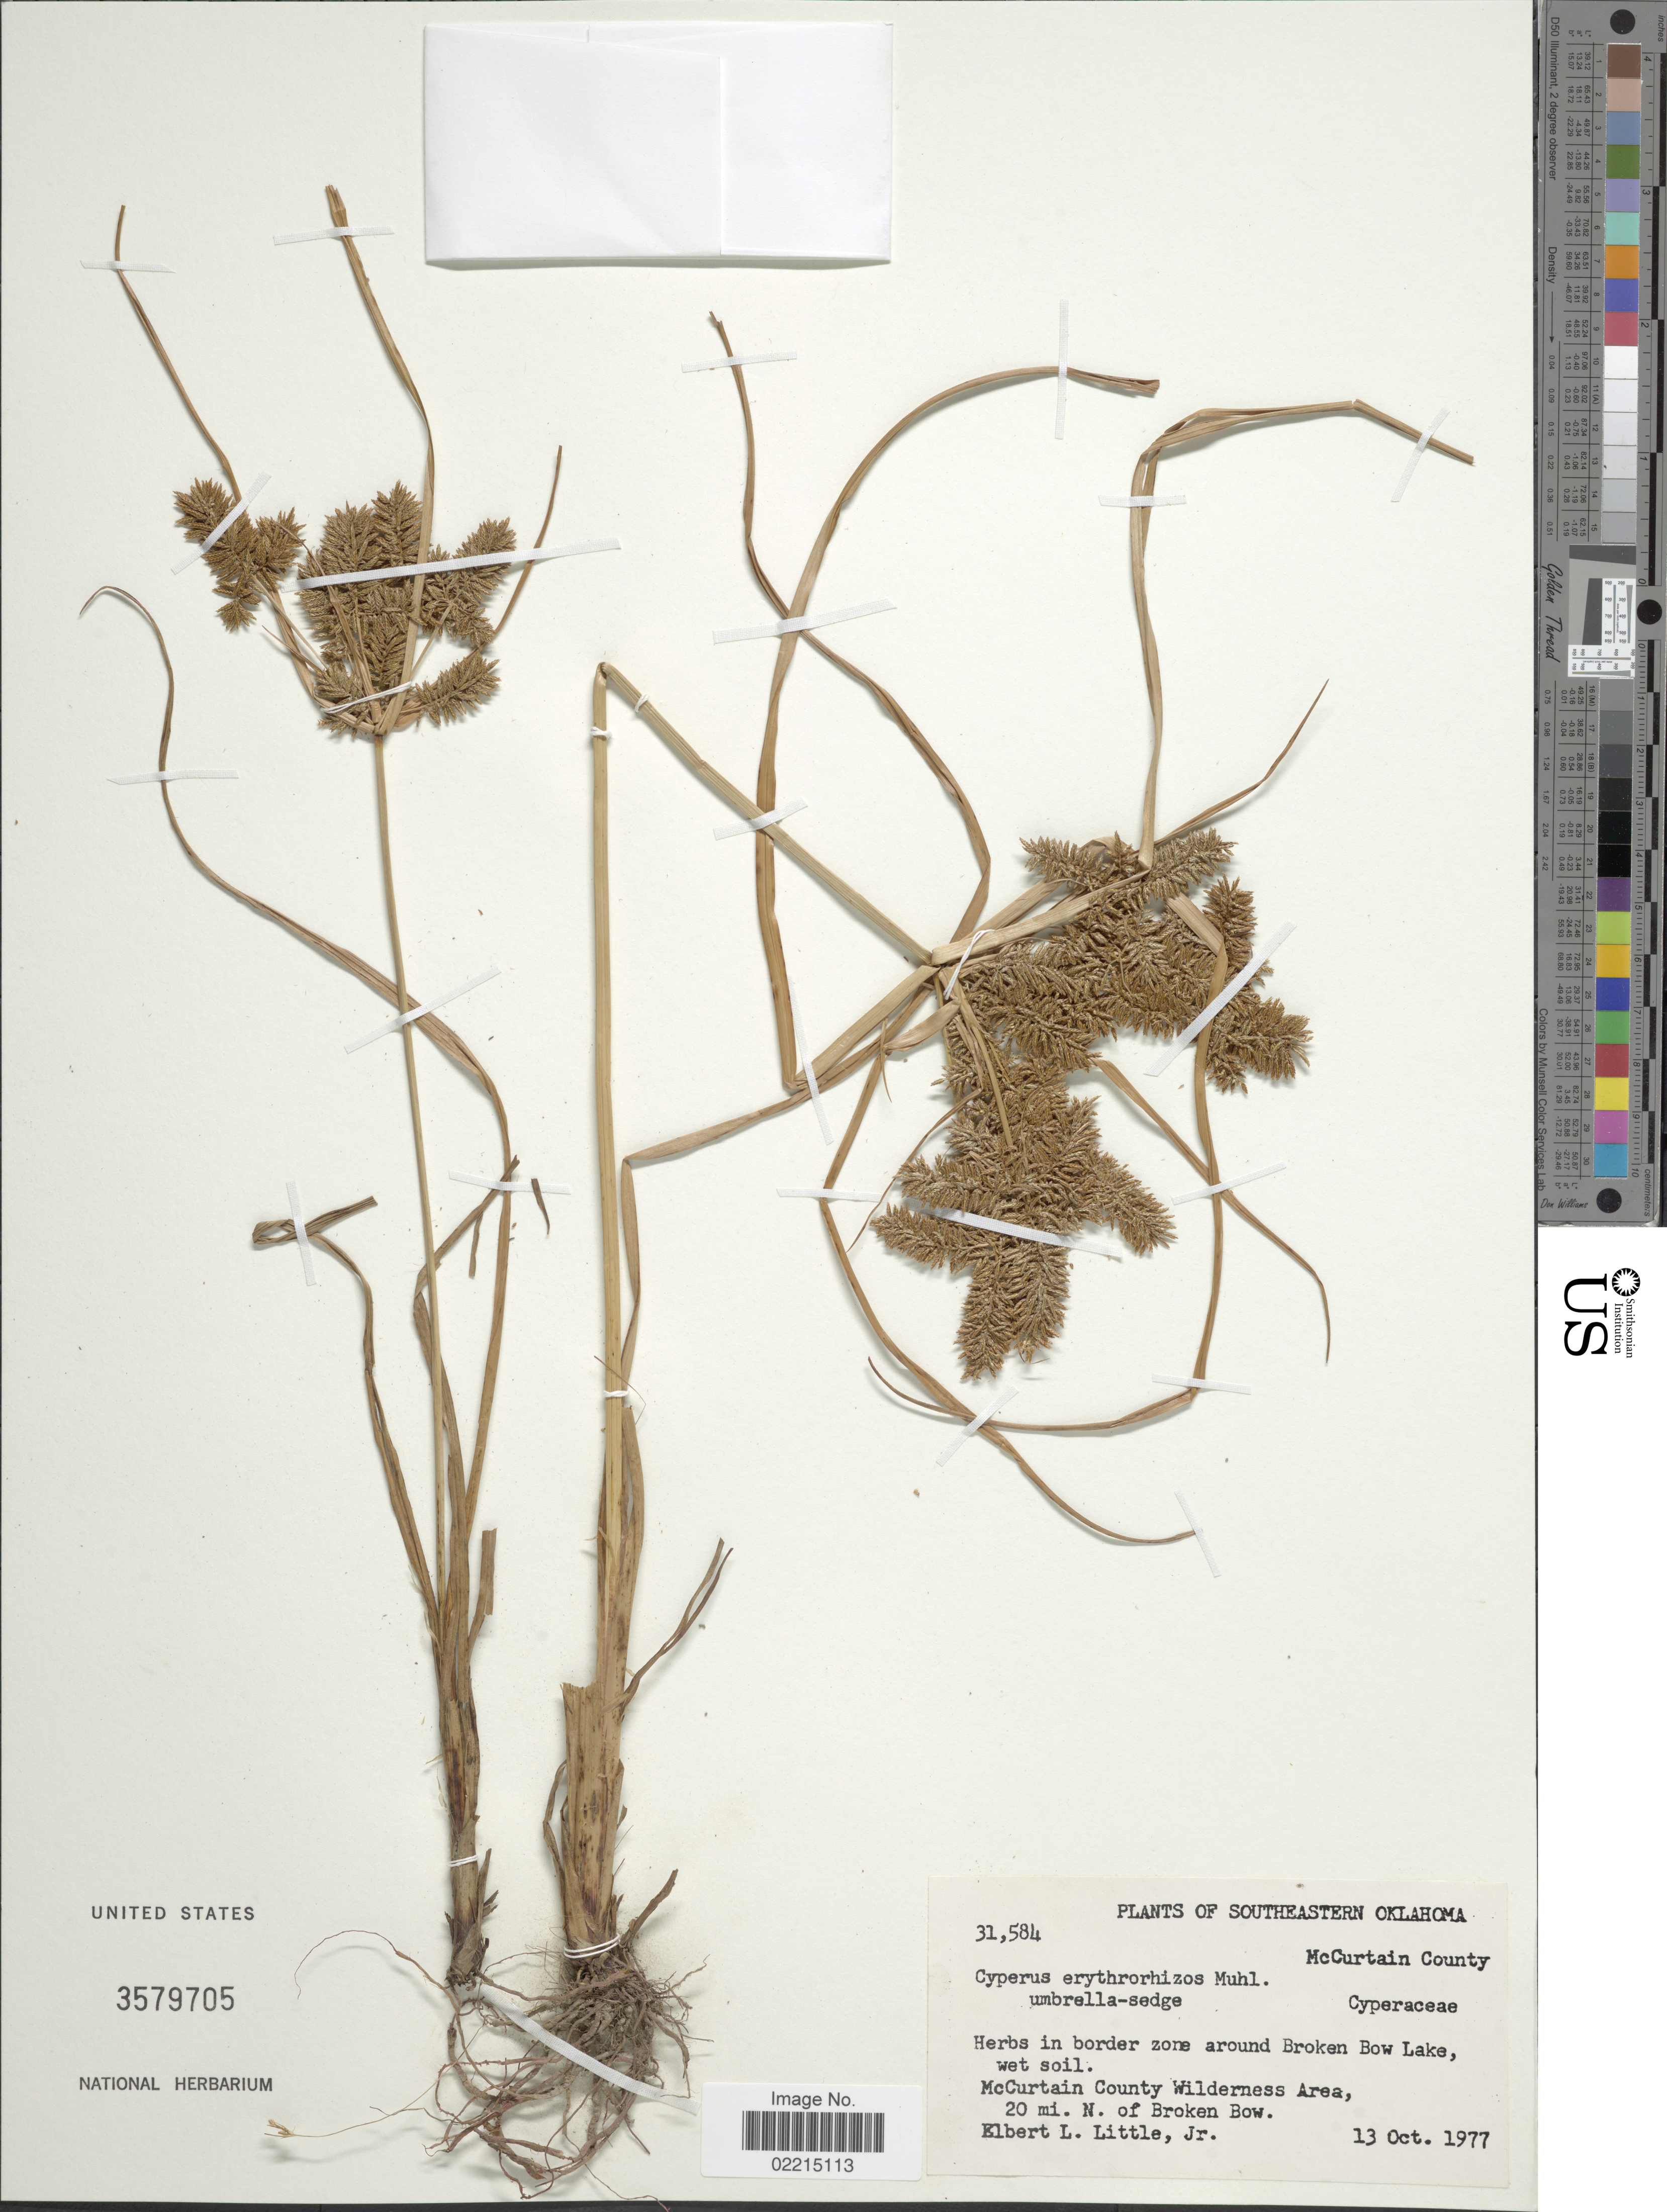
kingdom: Plantae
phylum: Tracheophyta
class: Liliopsida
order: Poales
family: Cyperaceae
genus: Cyperus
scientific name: Cyperus erythrorhizos Muhl.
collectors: E. L. Little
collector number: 31584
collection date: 1977-10-13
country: United States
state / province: Oklahoma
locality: Southeastern Oklahoma. McCurtain County. McCurtain County Wilderness Area, 20 mi. N. of Broken Bow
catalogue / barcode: US 3579705